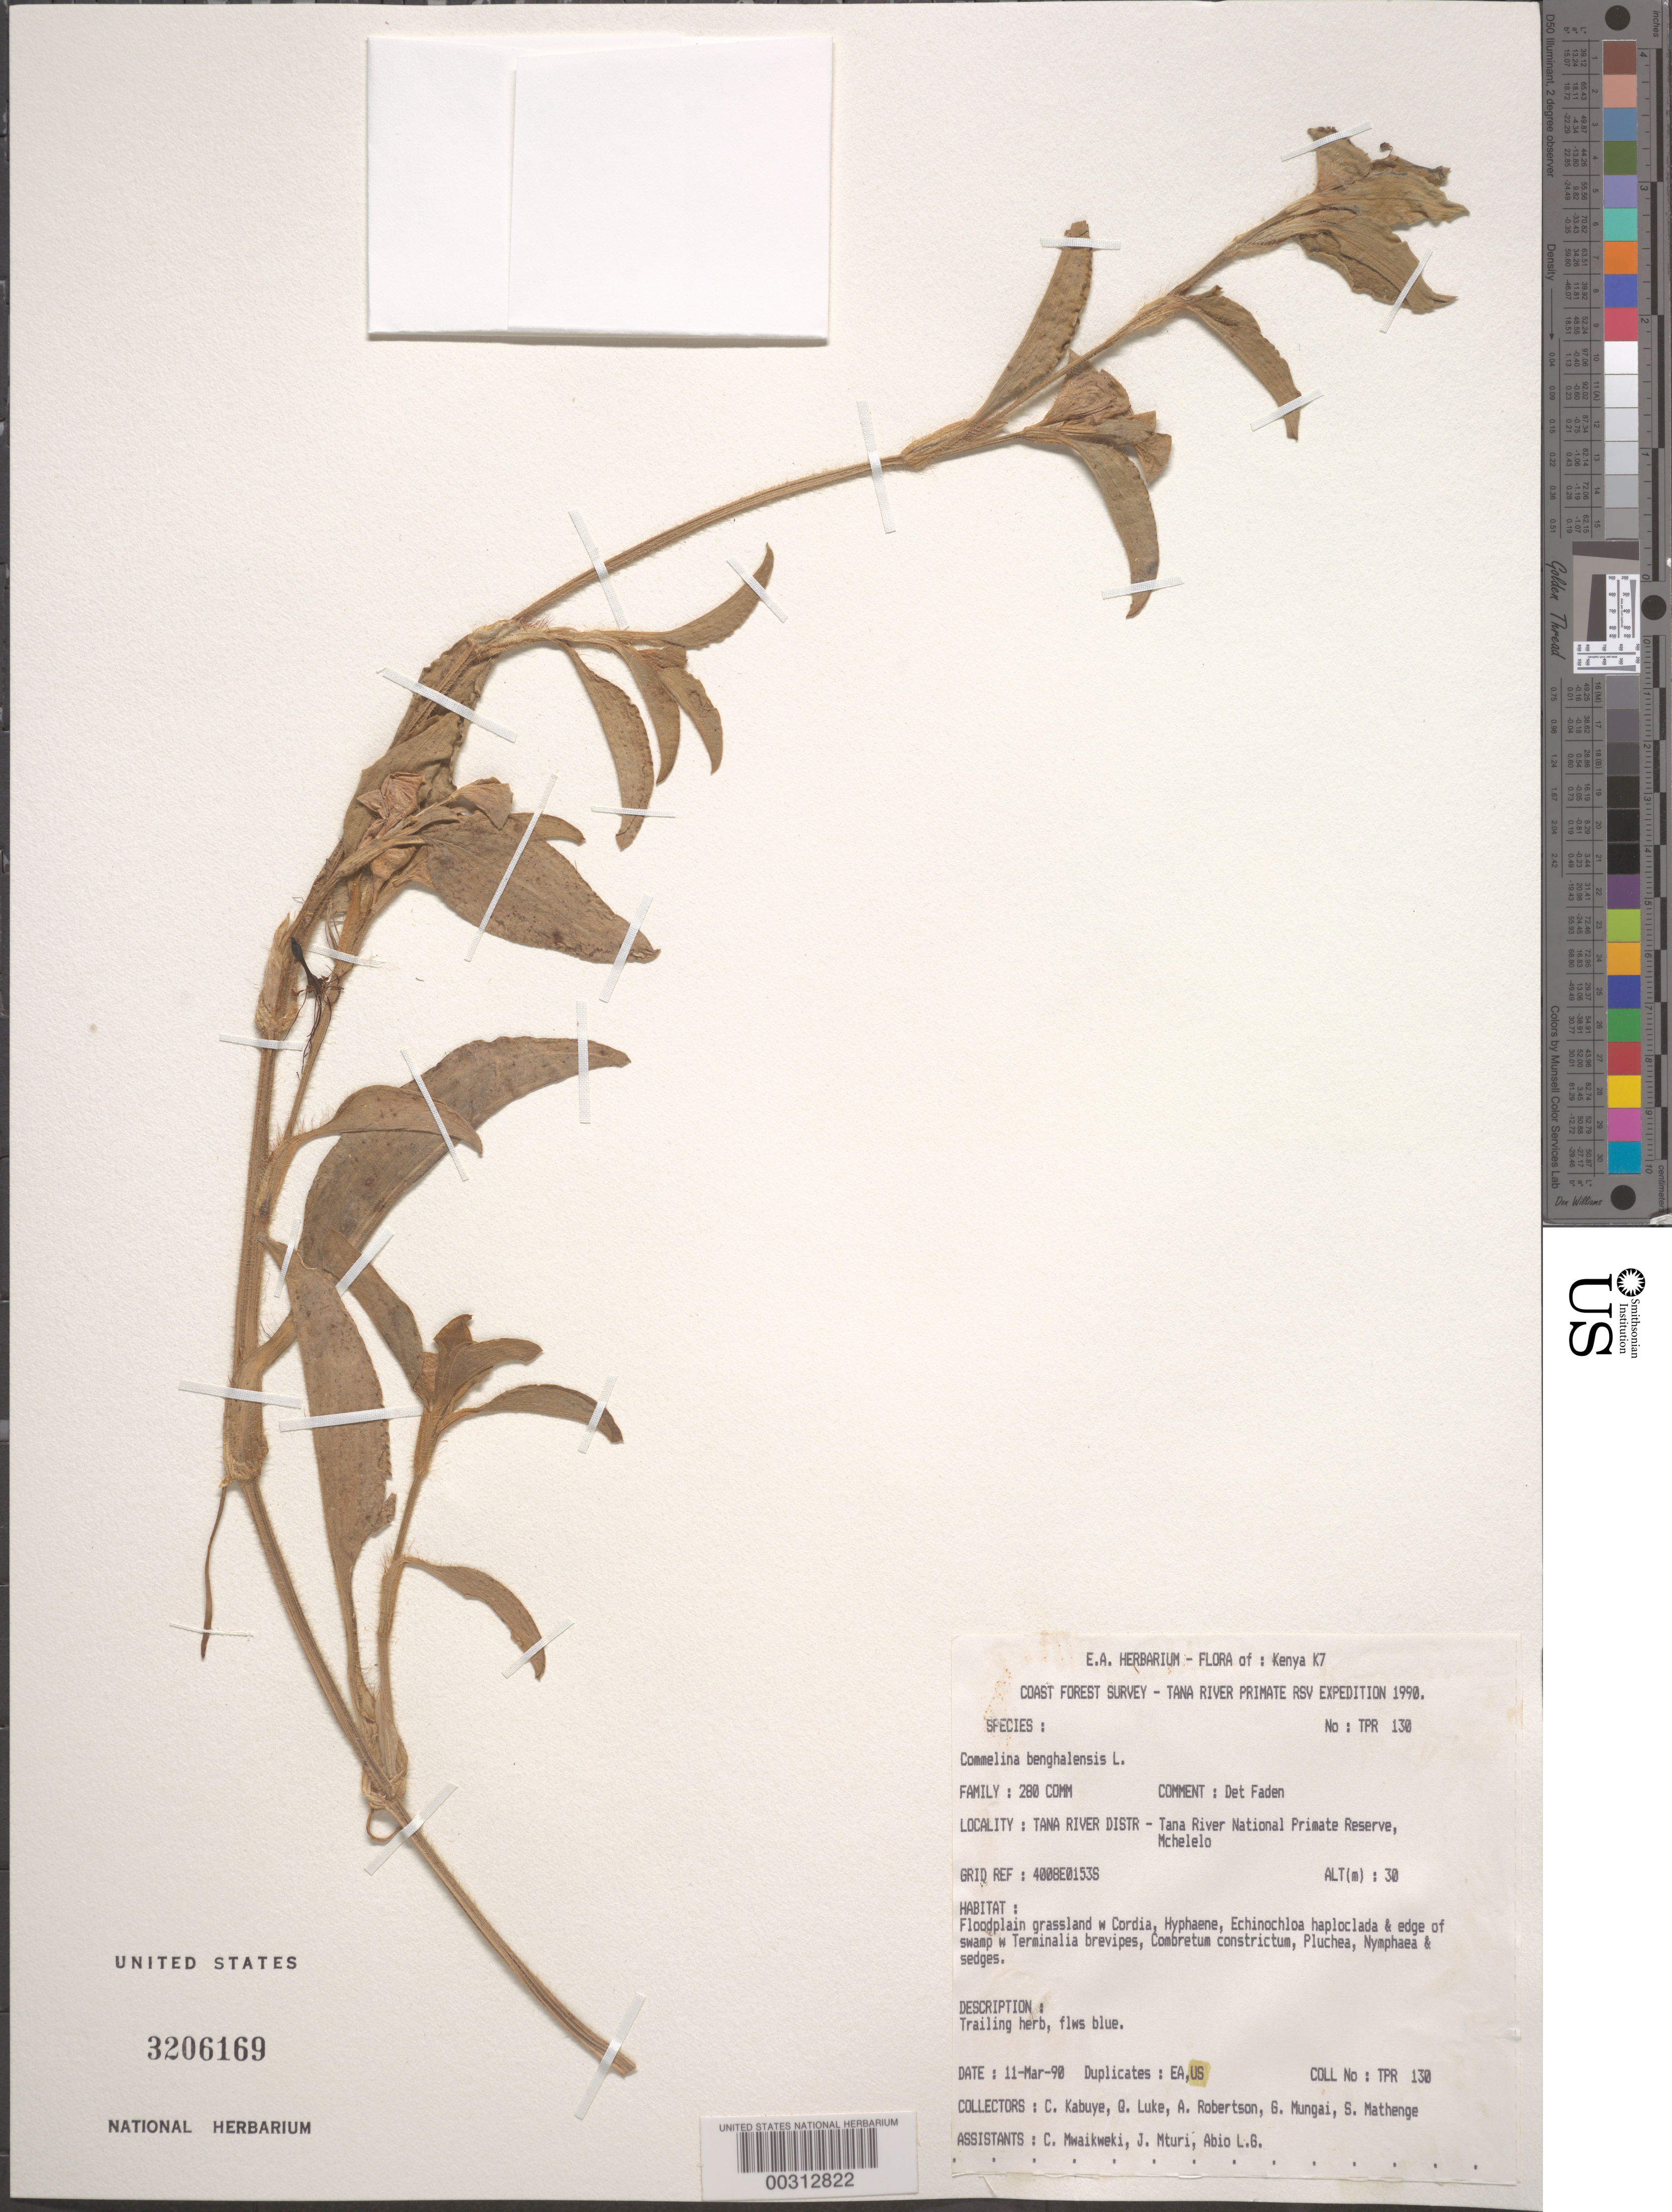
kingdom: Plantae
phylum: Tracheophyta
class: Liliopsida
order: Commelinales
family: Commelinaceae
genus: Commelina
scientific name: Commelina benghalensis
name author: L.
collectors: C. Kabuye, G. Luke, A. Robertson, G. Mungai & S. Mathenge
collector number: Tpr 130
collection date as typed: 11 Mar 1990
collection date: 1990-03-11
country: Kenya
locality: Tana river national primate reserve, mchelelo forest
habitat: Floodplain grassland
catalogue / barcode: US 3206169